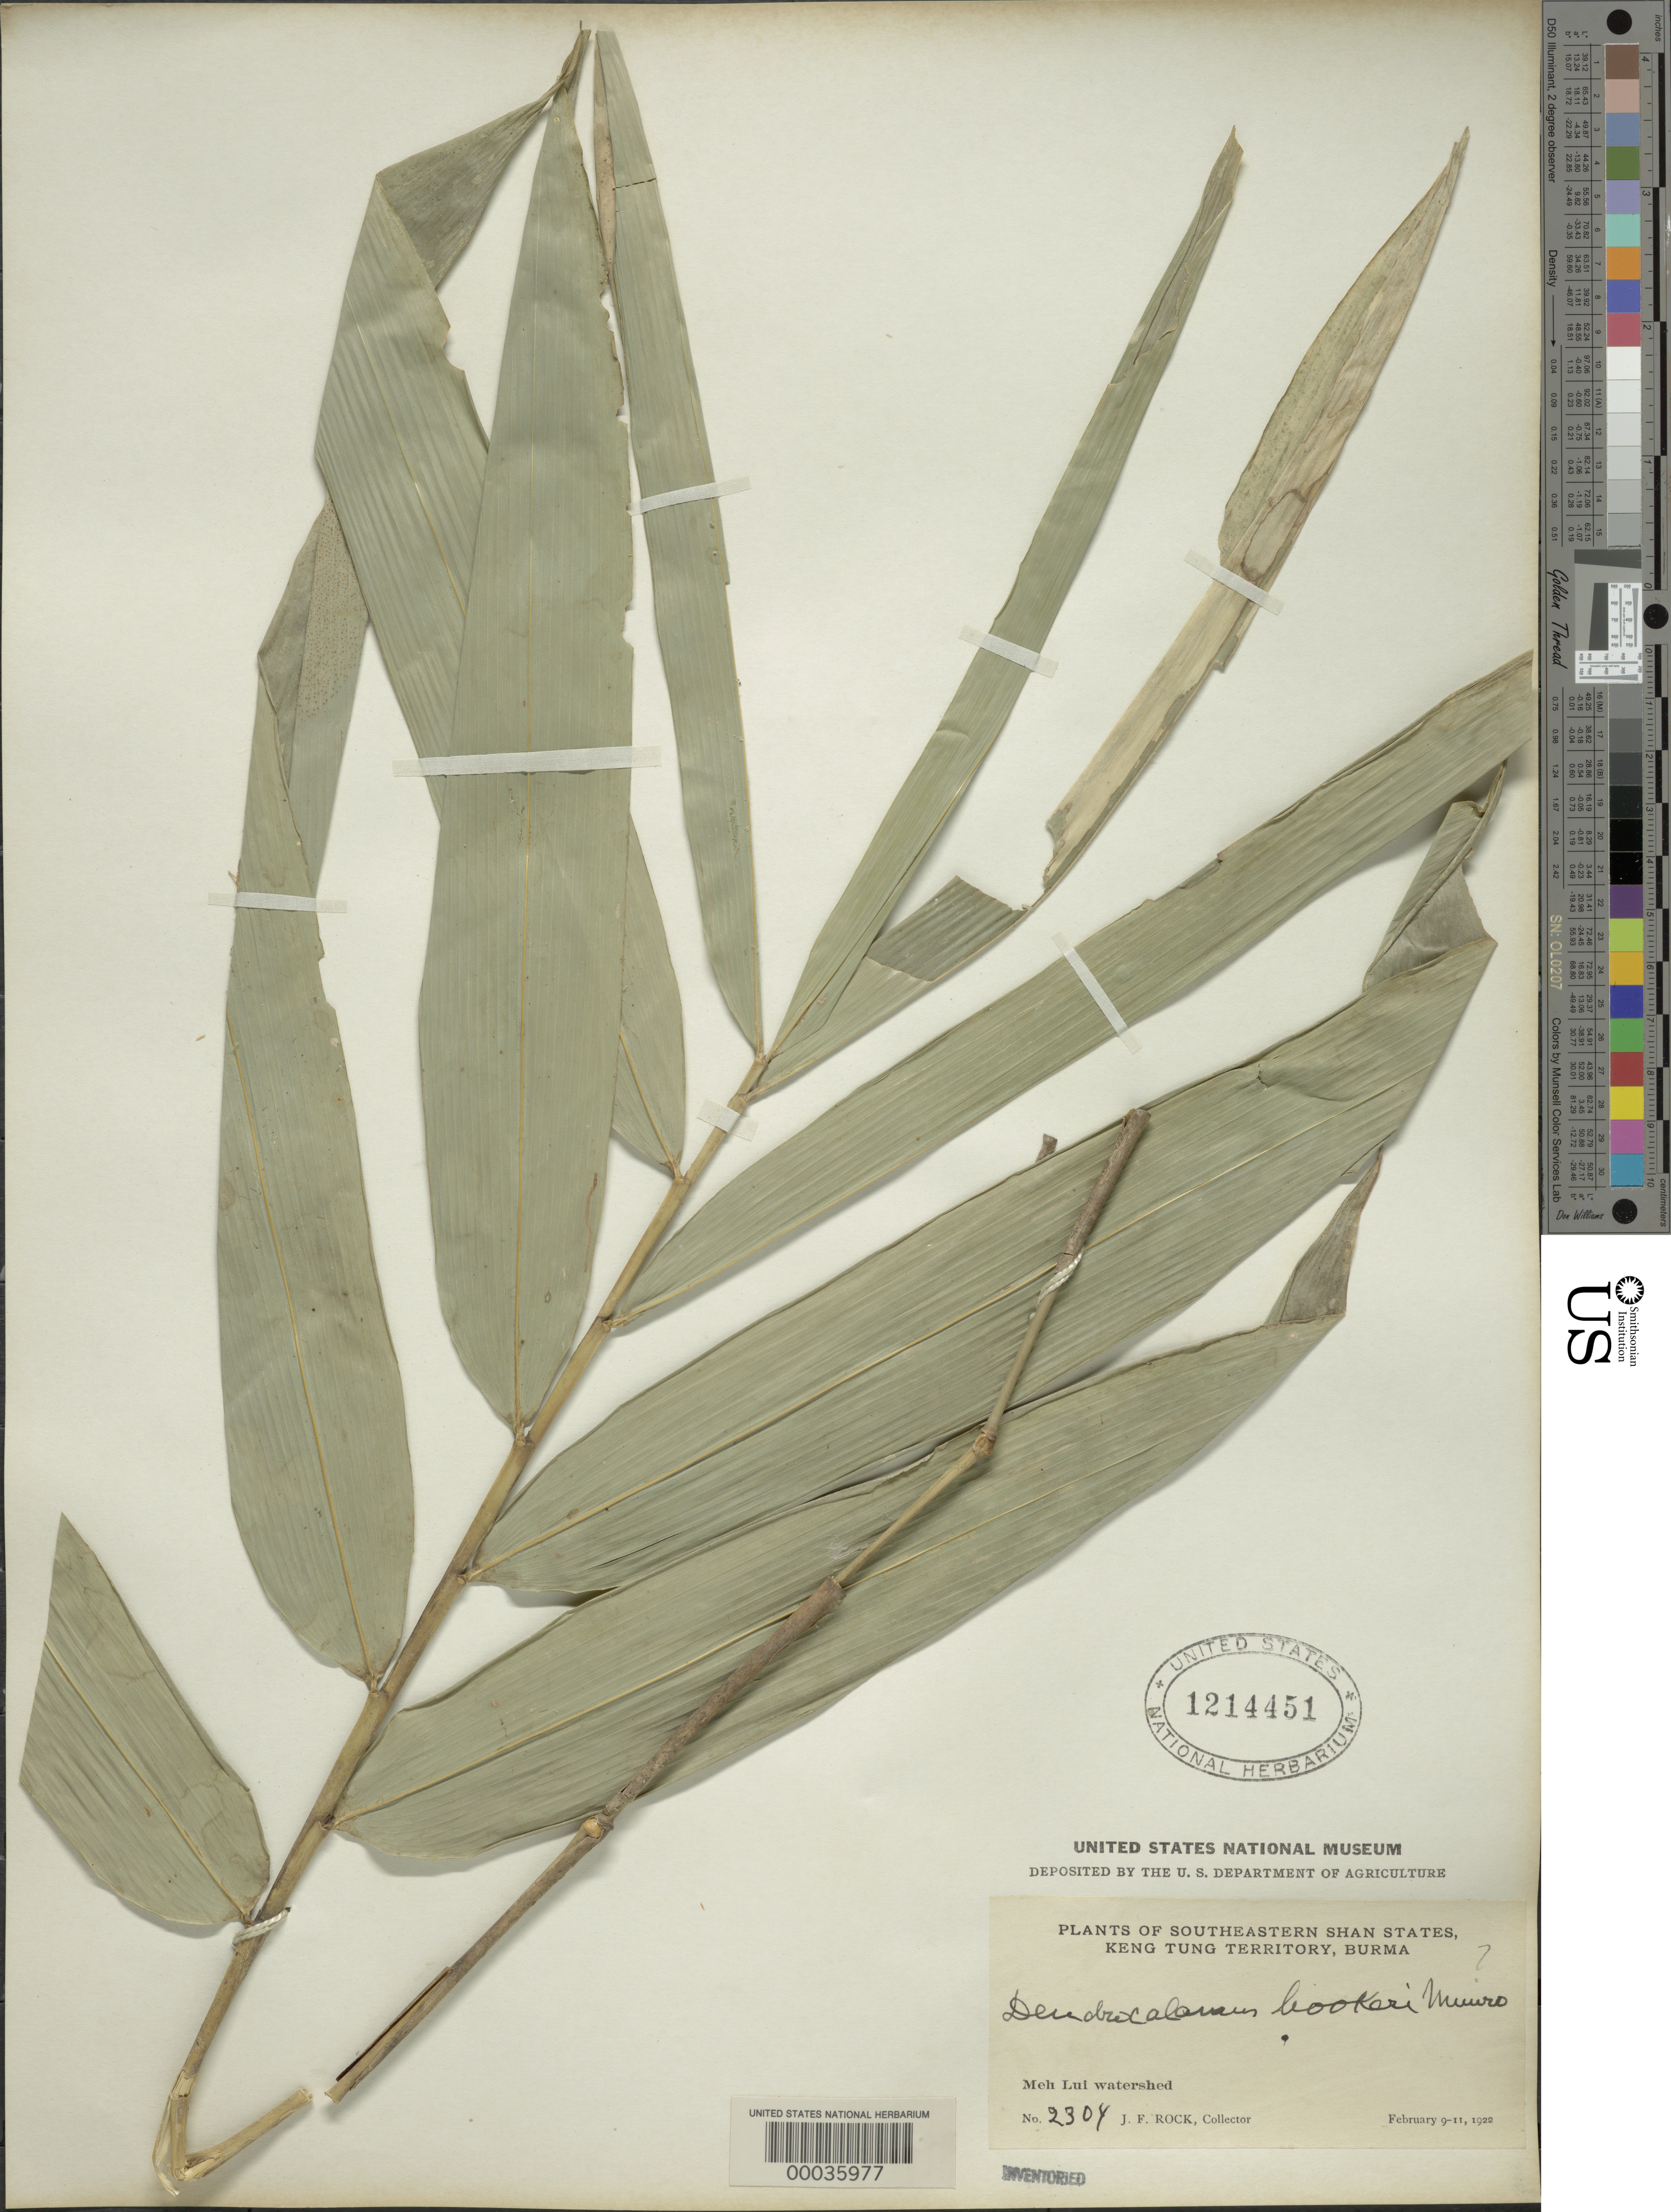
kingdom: Plantae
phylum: Tracheophyta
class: Liliopsida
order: Poales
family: Poaceae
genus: Dendrocalamus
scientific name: Dendrocalamus sp.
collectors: J. F. Rock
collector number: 2304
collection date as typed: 09 Feb 1922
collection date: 1922-02-09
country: Myanmar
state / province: Shan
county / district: Eastern Shan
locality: Meh Lui watershed, Keng Tung Territory [= Eastern Shan State], SE Shan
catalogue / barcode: US 1214451